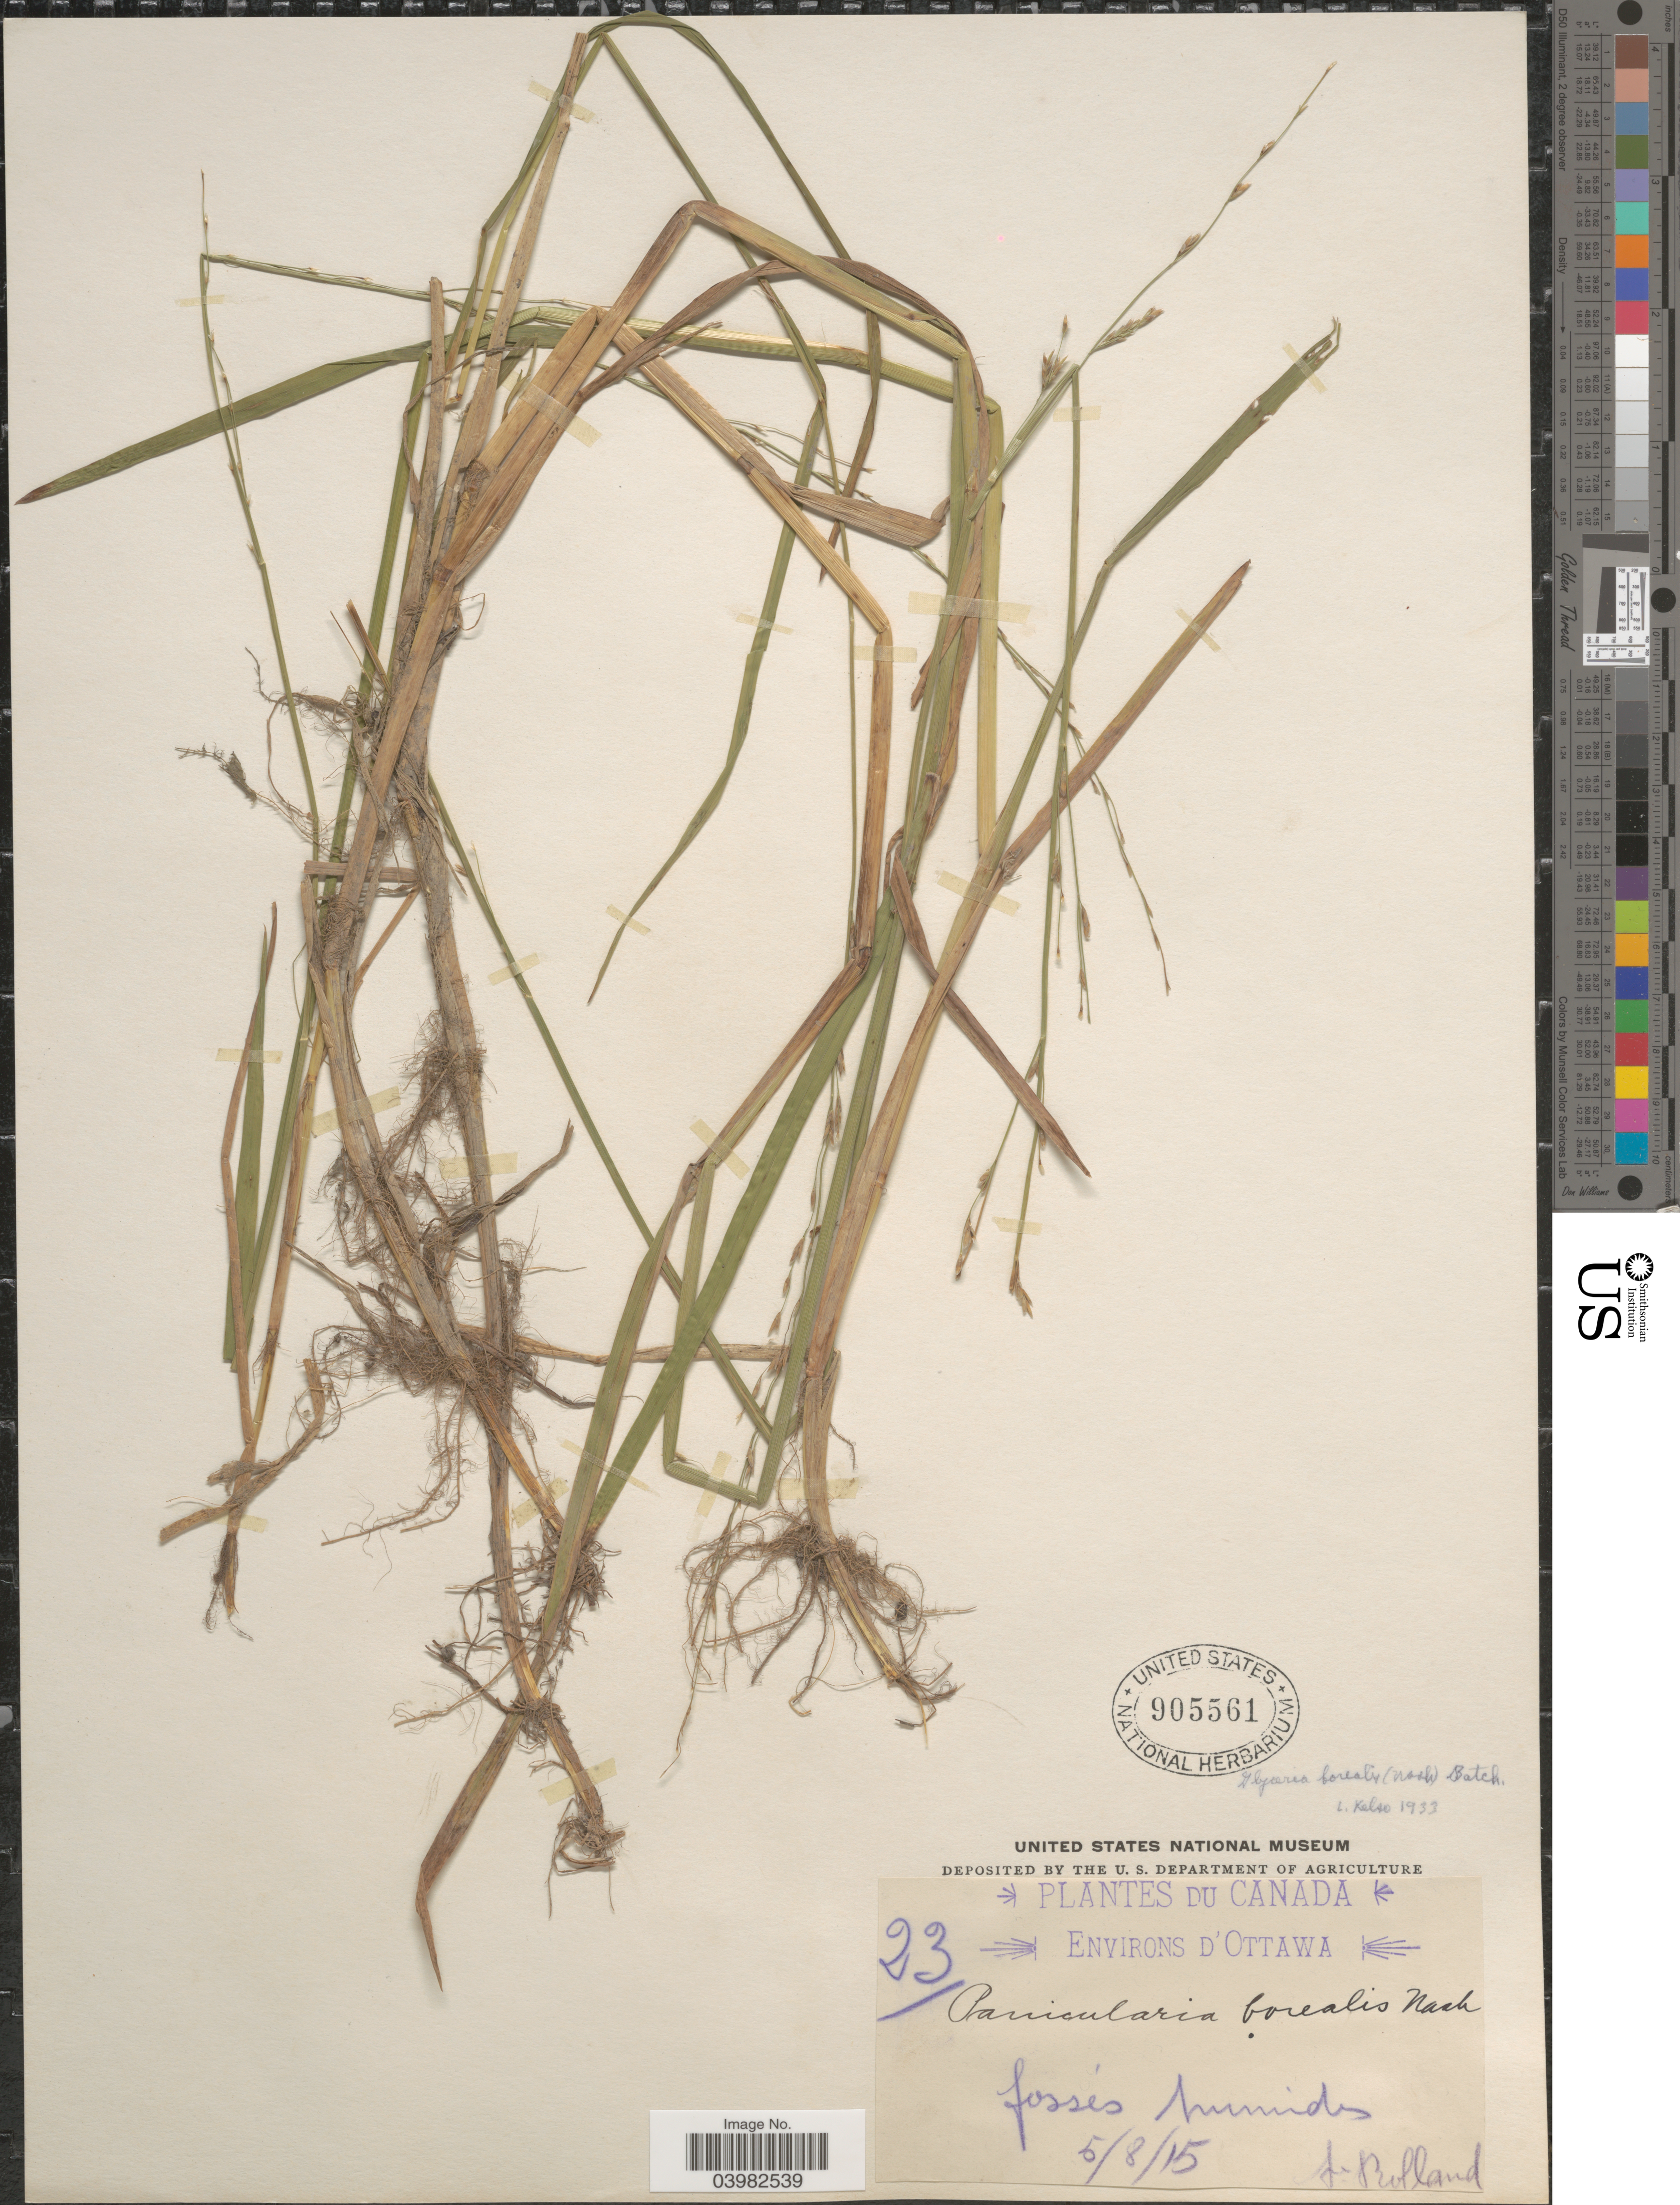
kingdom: Plantae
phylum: Tracheophyta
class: Liliopsida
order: Poales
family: Poaceae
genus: Glyceria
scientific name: Glyceria borealis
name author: (Nash) Batchelder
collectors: B. Rolland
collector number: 23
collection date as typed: Transcribed d/m/y: 8/5/15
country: Canada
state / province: Ontario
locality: Environs d' Ottawa.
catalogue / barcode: US 905561